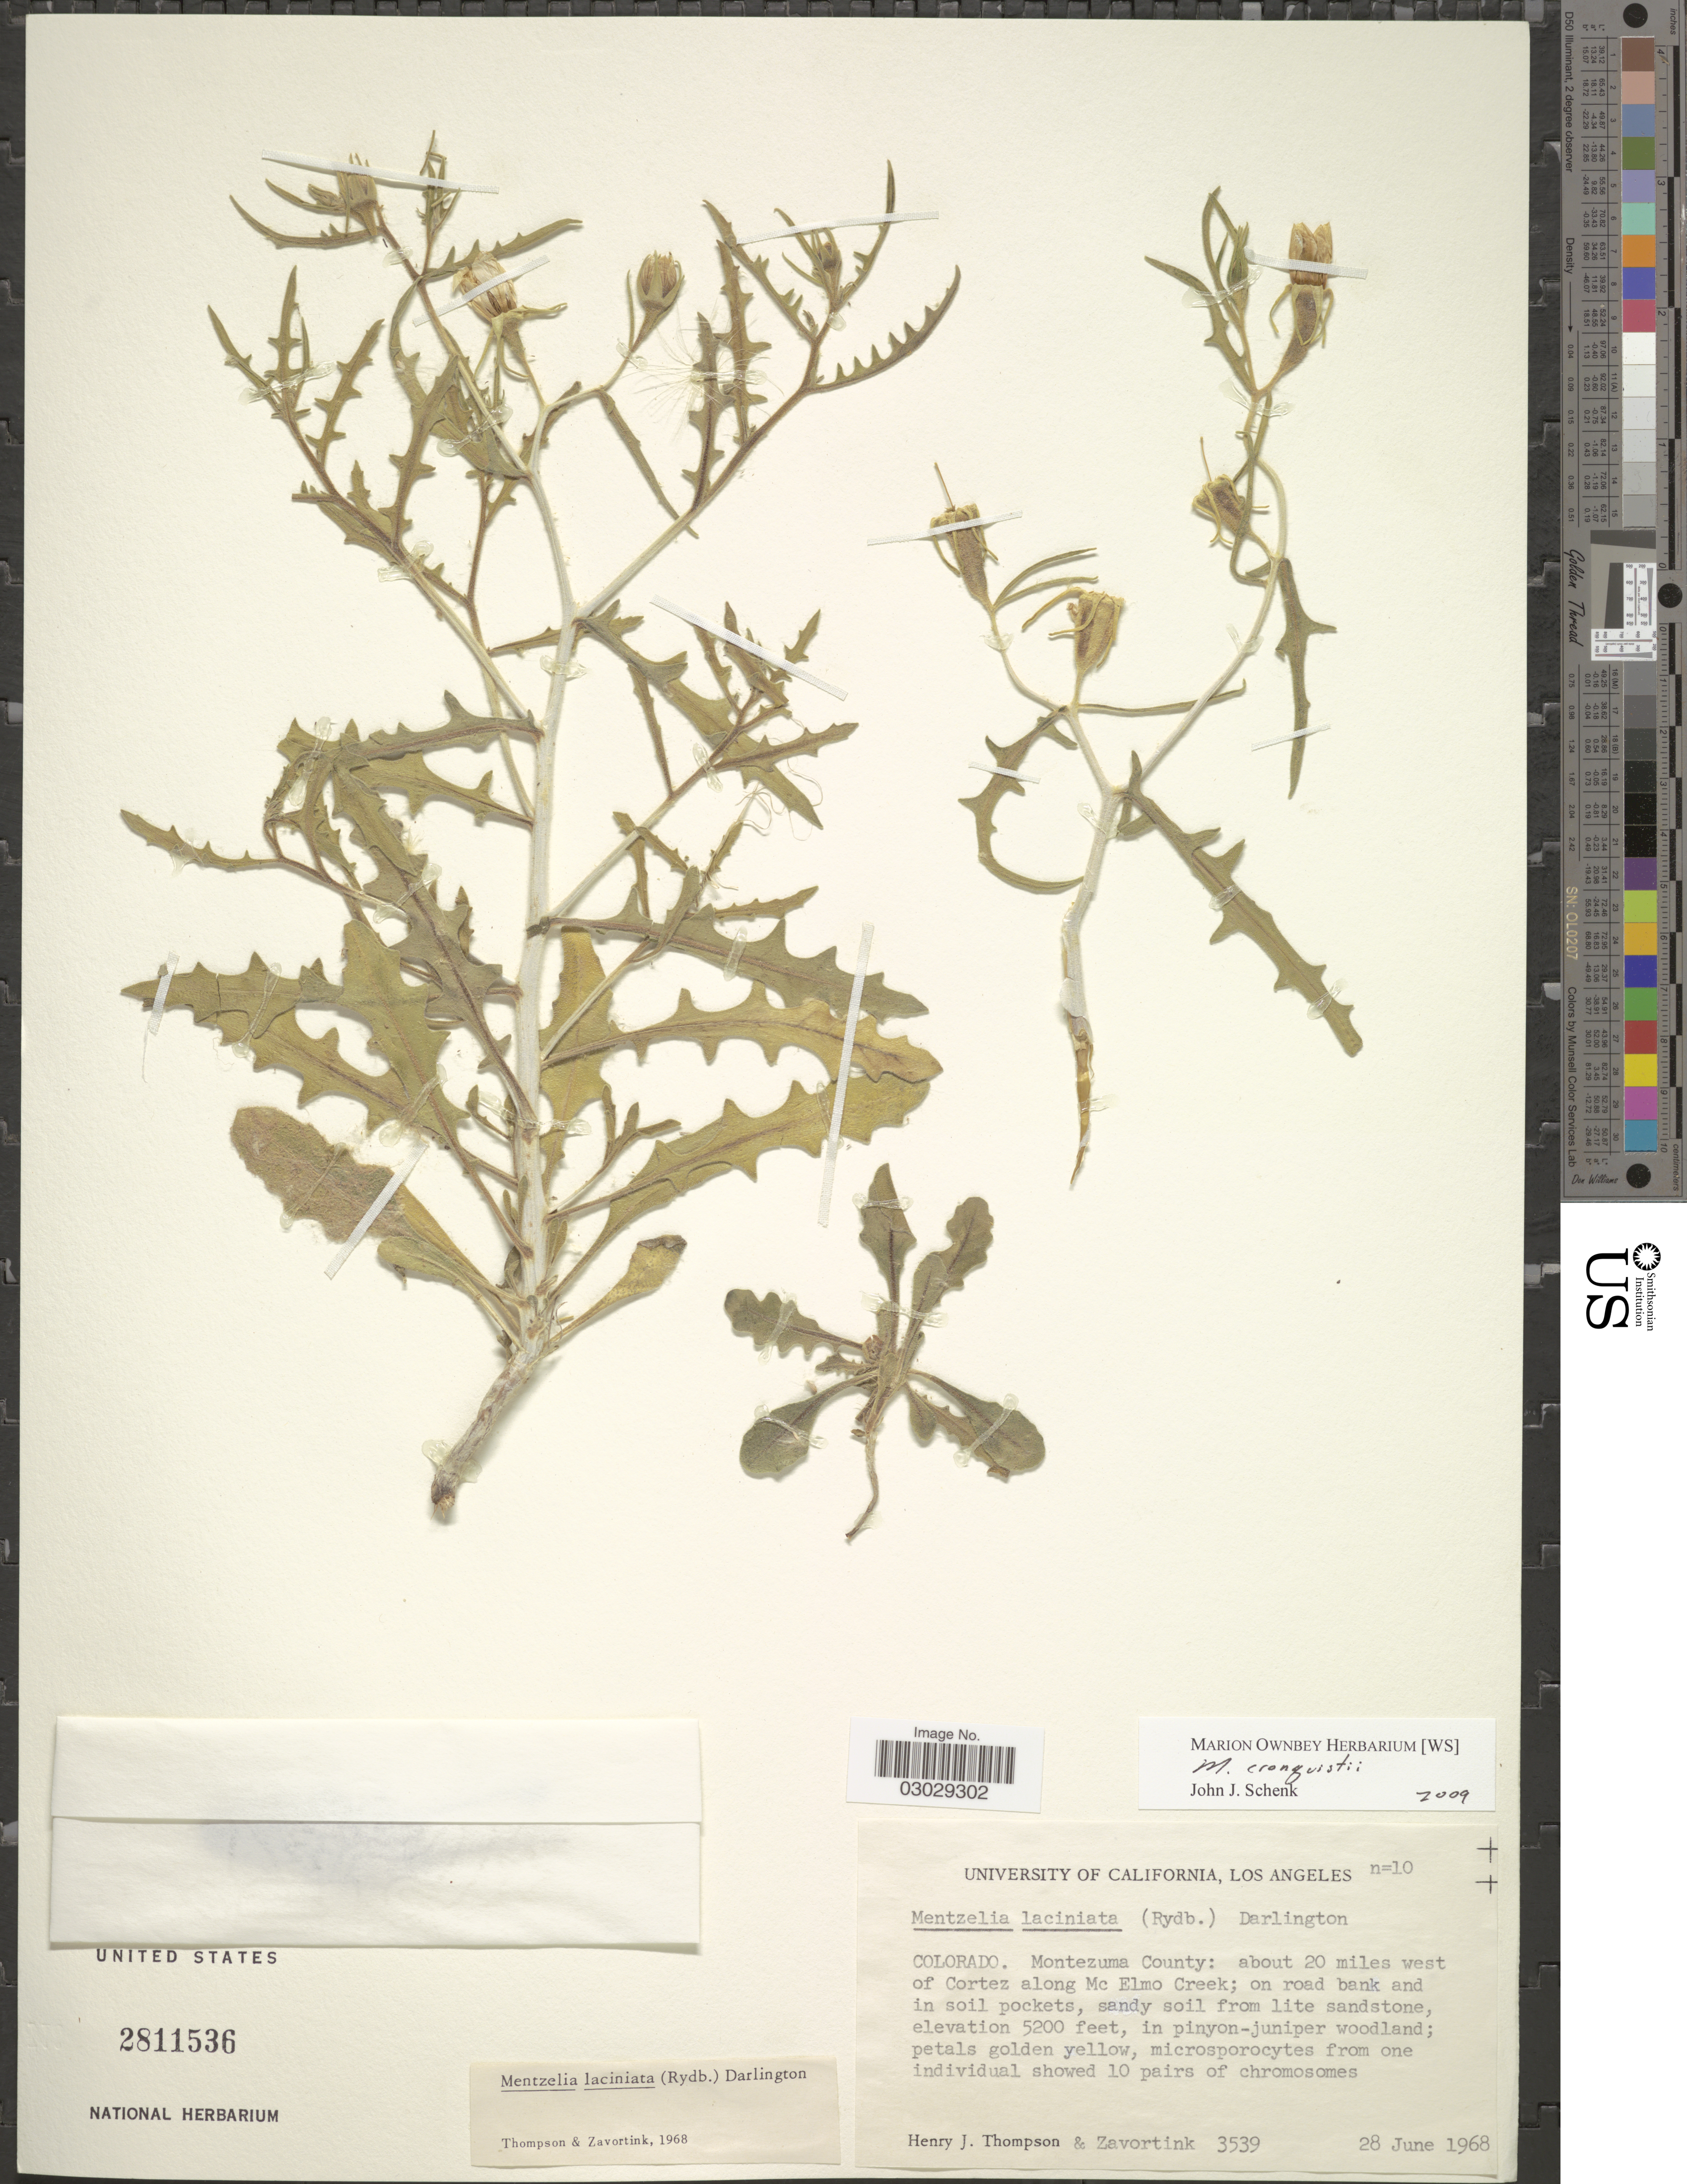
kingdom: Plantae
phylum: Tracheophyta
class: Magnoliopsida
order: Cornales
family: Loasaceae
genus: Mentzelia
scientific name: Mentzelia cronquistii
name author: H.J. Thomps. & Prigge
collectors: H. J. Thompson & Zavortink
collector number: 3539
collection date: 1968-06-28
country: United States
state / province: Colorado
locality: Montezuma County: about 20 miles west of Cortez along Mc Elmo Creek; on road bank.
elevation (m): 1585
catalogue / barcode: US 2811536